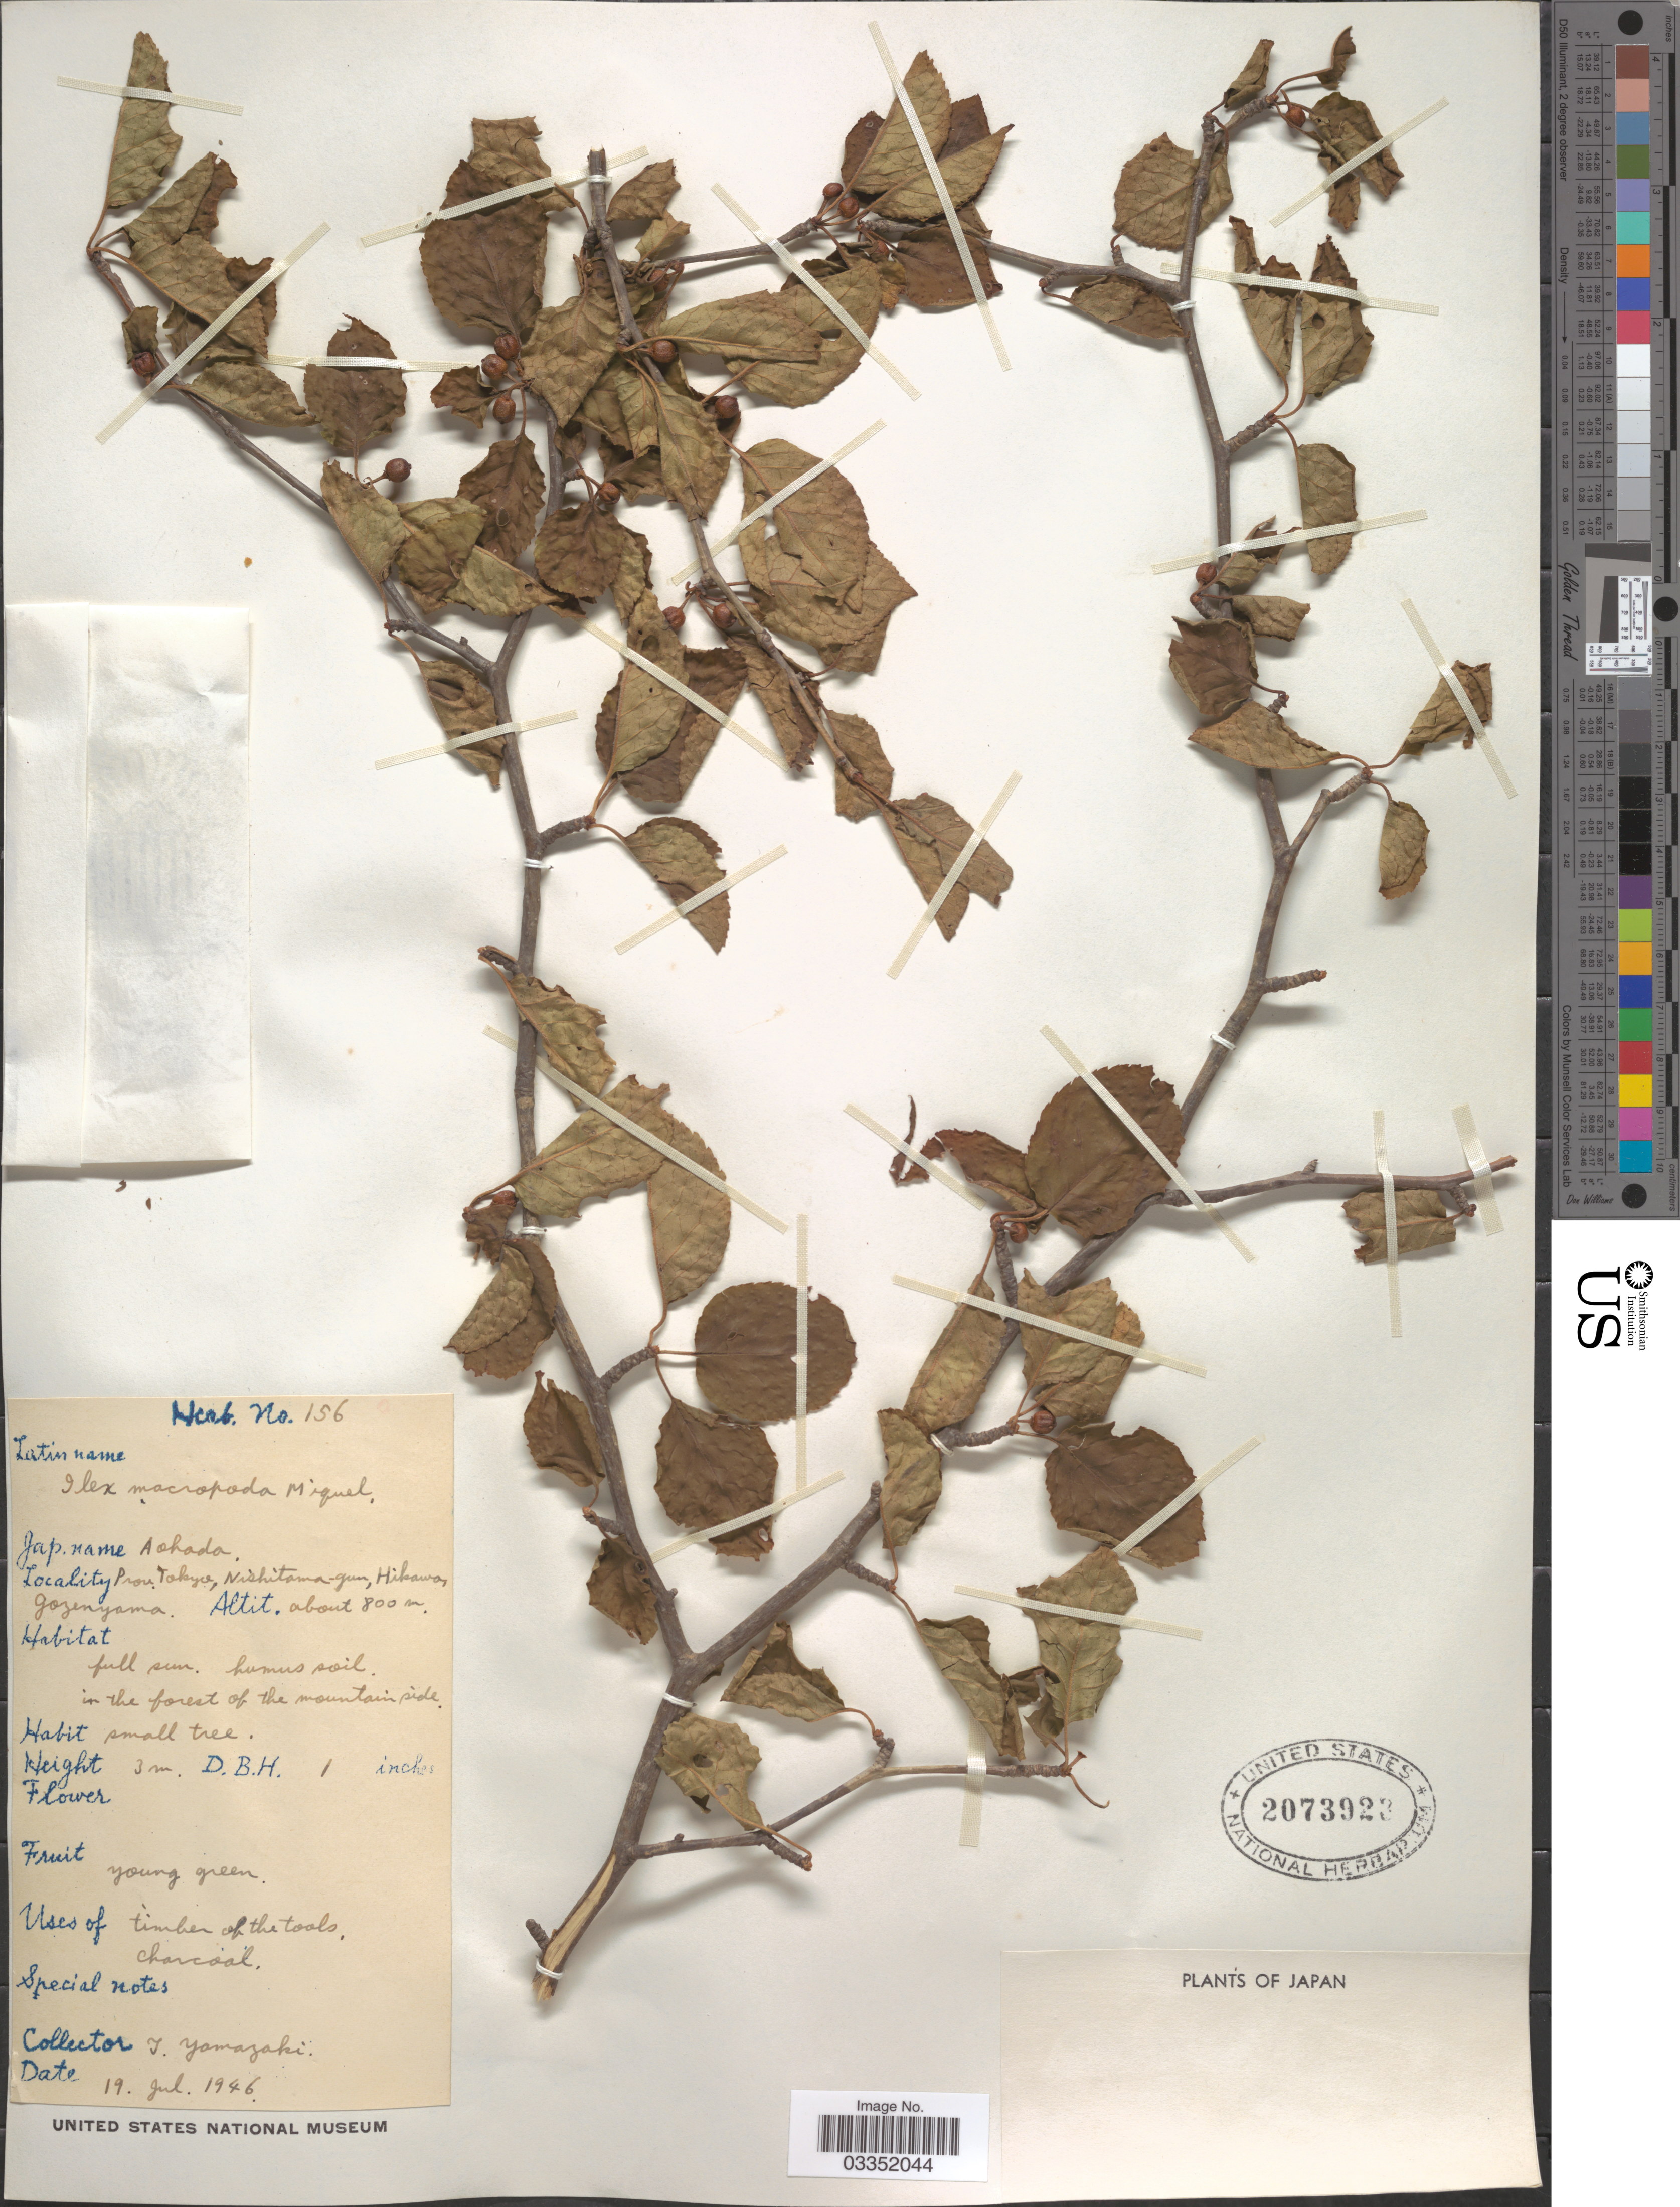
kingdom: Plantae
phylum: Tracheophyta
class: Magnoliopsida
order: Aquifoliales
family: Aquifoliaceae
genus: Ilex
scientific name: Ilex macropoda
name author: Miq.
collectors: T. Yamazaki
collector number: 156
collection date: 1946-07-19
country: Japan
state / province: Tokyo, Federal City of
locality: Prov. Tokyo, Nishitama-gun, Hikawa, Gozenyama.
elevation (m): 800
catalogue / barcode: US 2073923